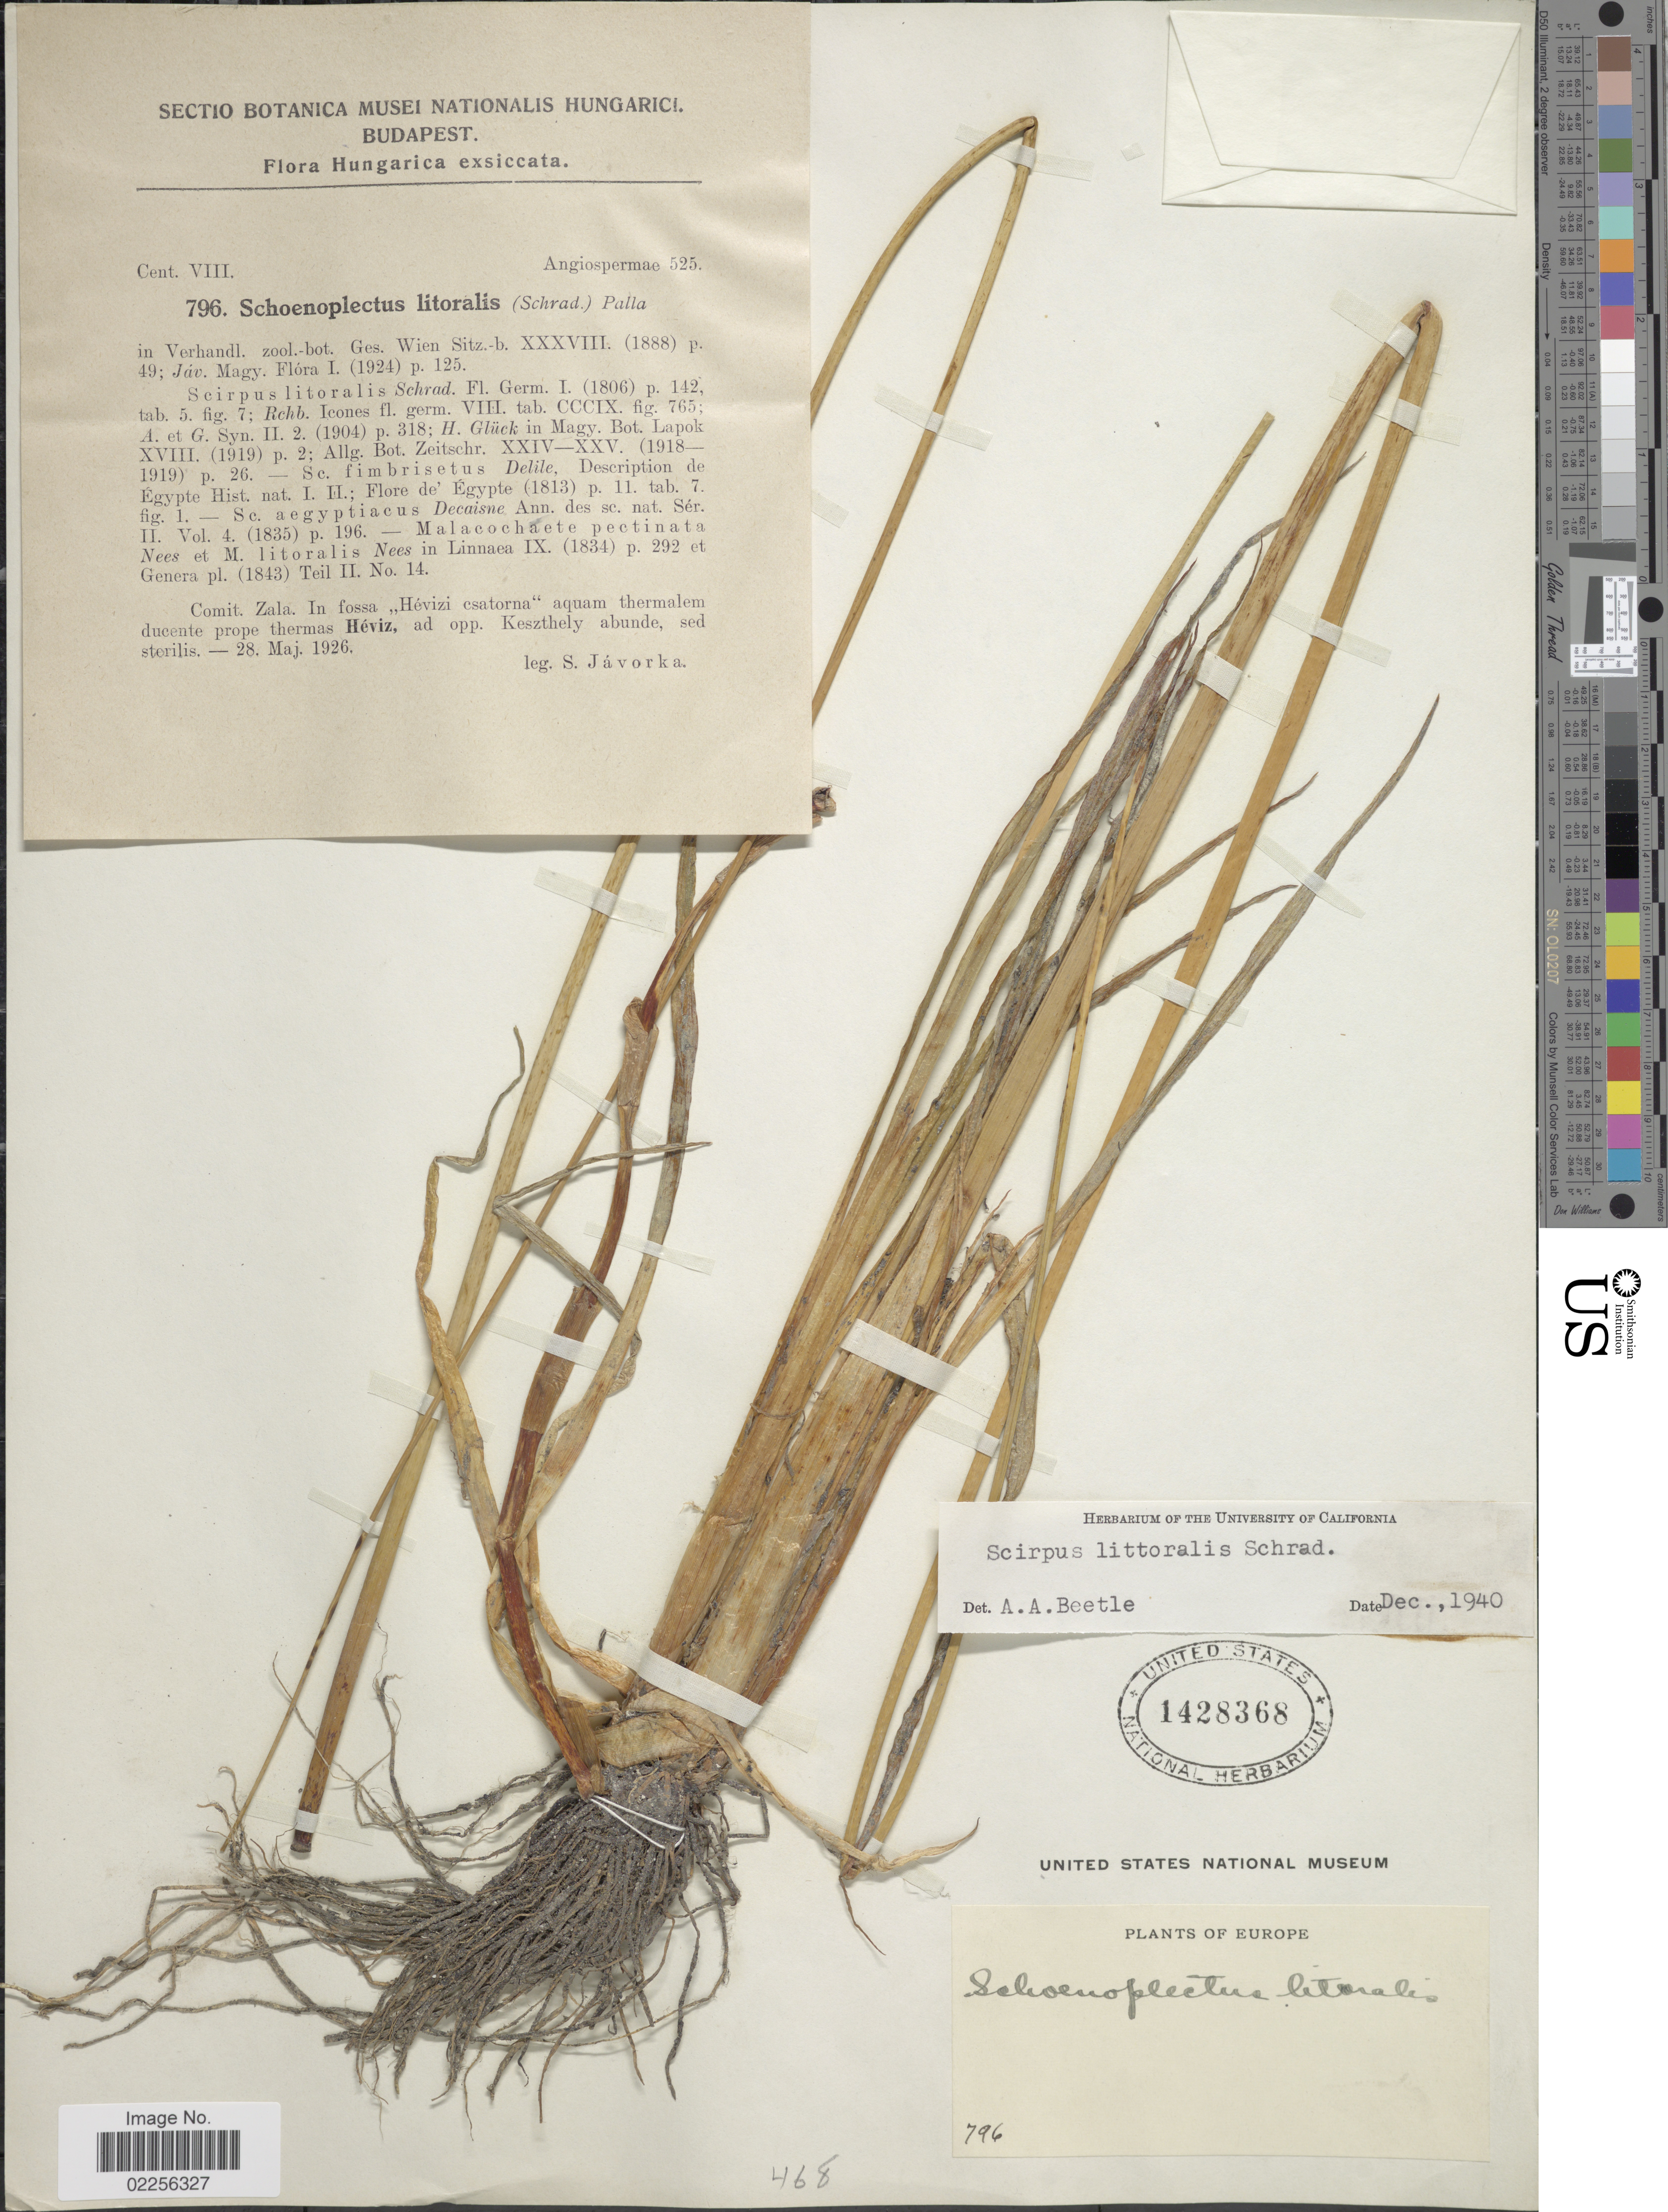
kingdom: Plantae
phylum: Tracheophyta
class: Liliopsida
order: Poales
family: Cyperaceae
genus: Schoenoplectus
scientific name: Schoenoplectus litoralis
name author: (Schrad.) Palla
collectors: S. Javorka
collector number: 796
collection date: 1926-05-28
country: Hungary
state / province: Budapest, Capital District of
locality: Budapest, Comi. Zala. In fossa ,,Hévizi csatorna' aquam thermalem ducente prope thermas Héviz, ad opp Keszthely abunde, sed sterilis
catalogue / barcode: US 1428368